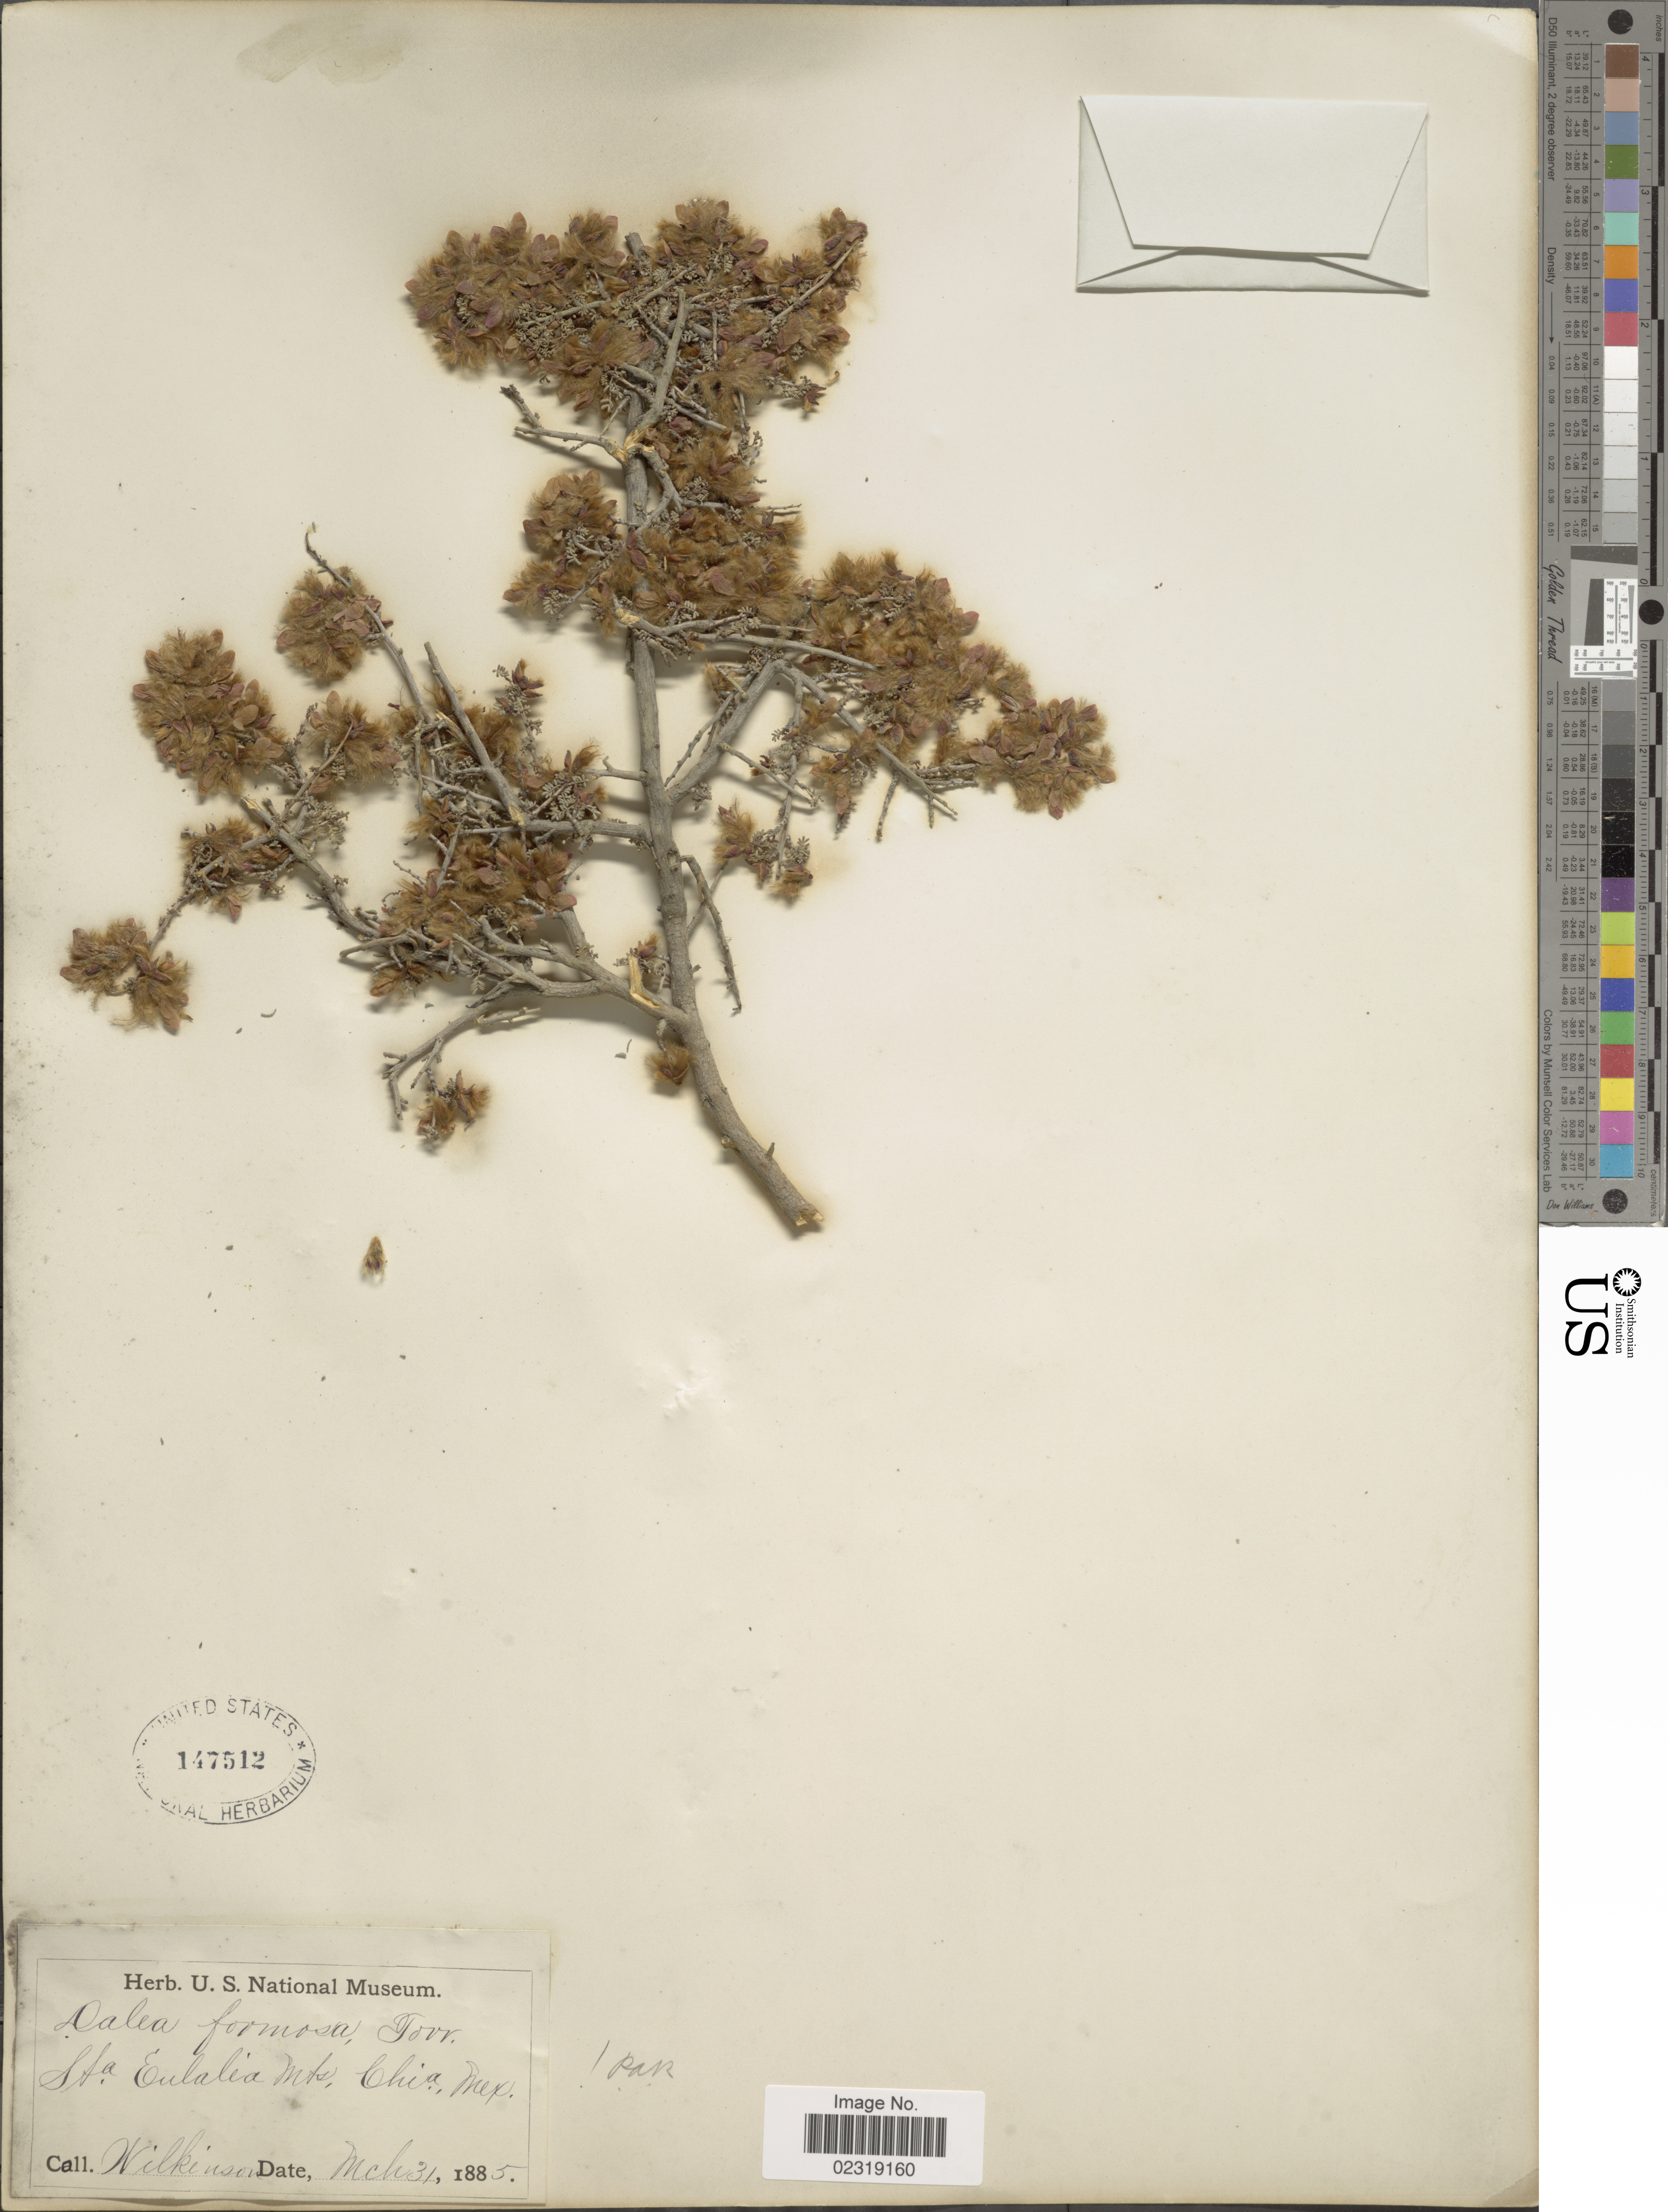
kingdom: Plantae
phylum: Tracheophyta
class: Magnoliopsida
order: Fabales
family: Fabaceae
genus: Dalea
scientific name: Dalea formosa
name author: Torr.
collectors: Wilkinson, --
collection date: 1885-03-31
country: Mexico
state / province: Chiapas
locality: Sta. Eulalia Mts, Chia. Mex.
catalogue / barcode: US 147512